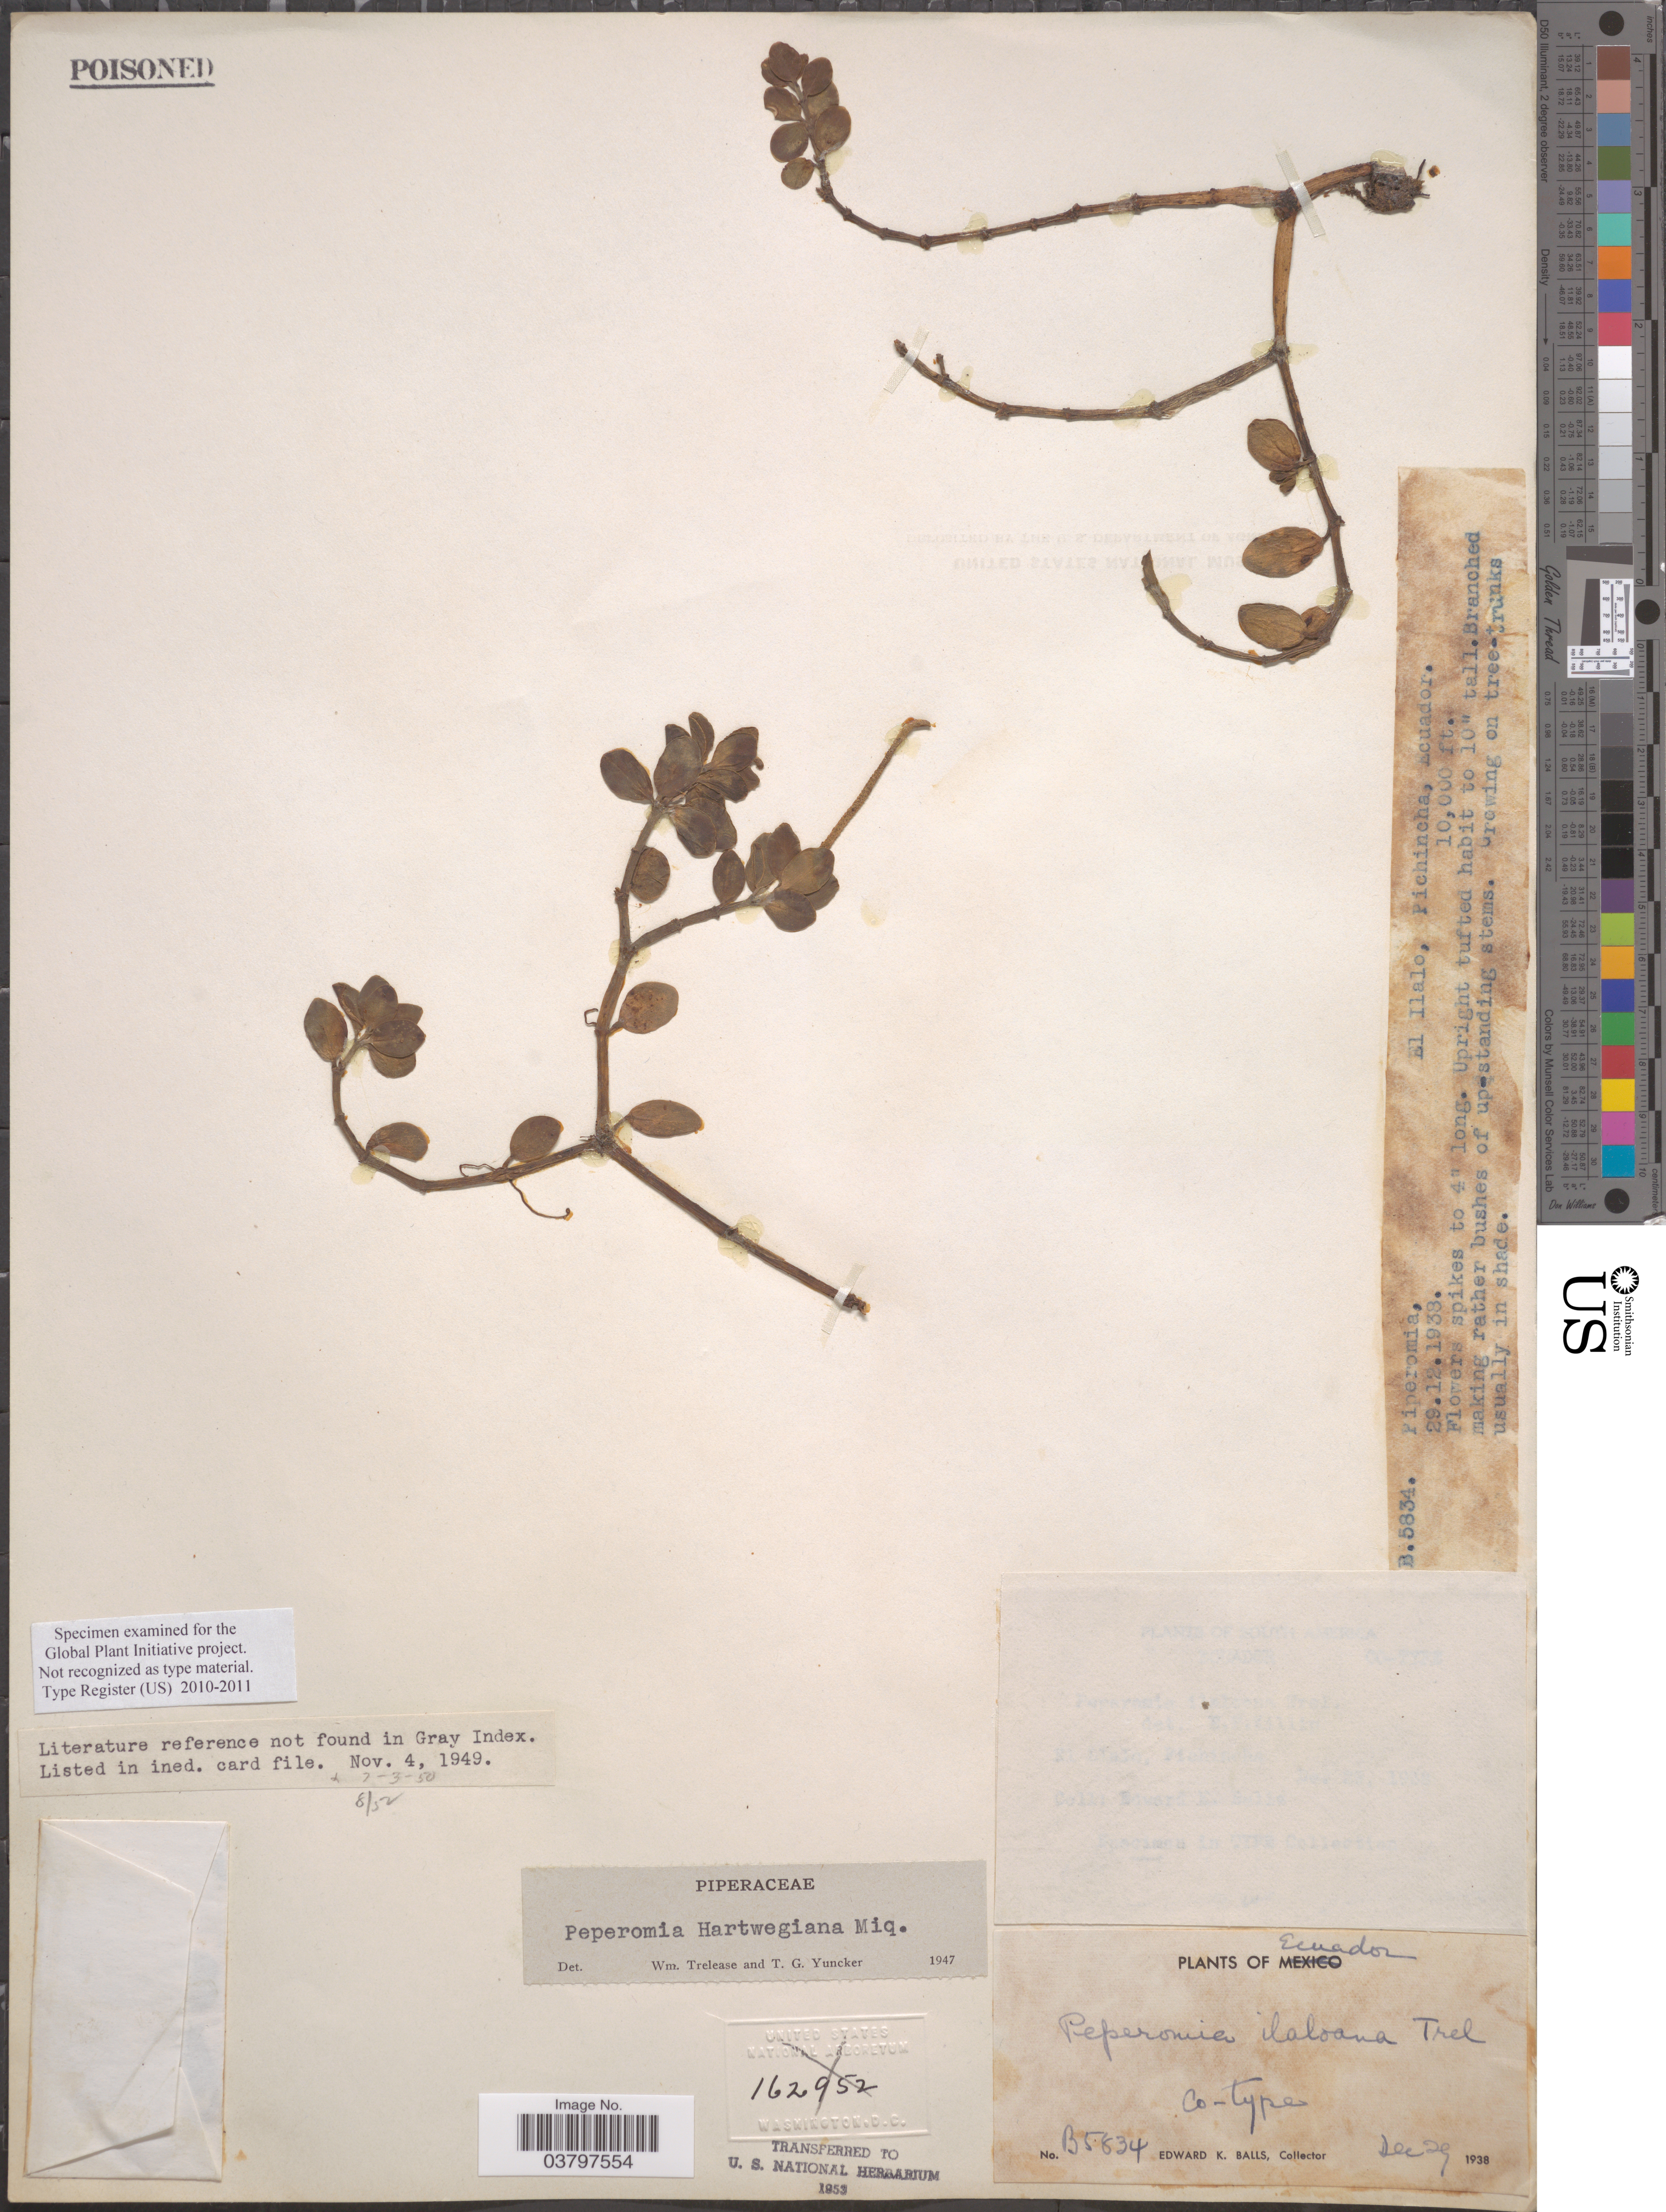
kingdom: Plantae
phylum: Tracheophyta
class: Magnoliopsida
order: Piperales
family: Piperaceae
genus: Peperomia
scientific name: Peperomia hartwegiana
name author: Miq.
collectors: E. K. Balls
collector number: B5834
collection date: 1938-12-29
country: Ecuador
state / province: Pichincha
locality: El Ilalo.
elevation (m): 305